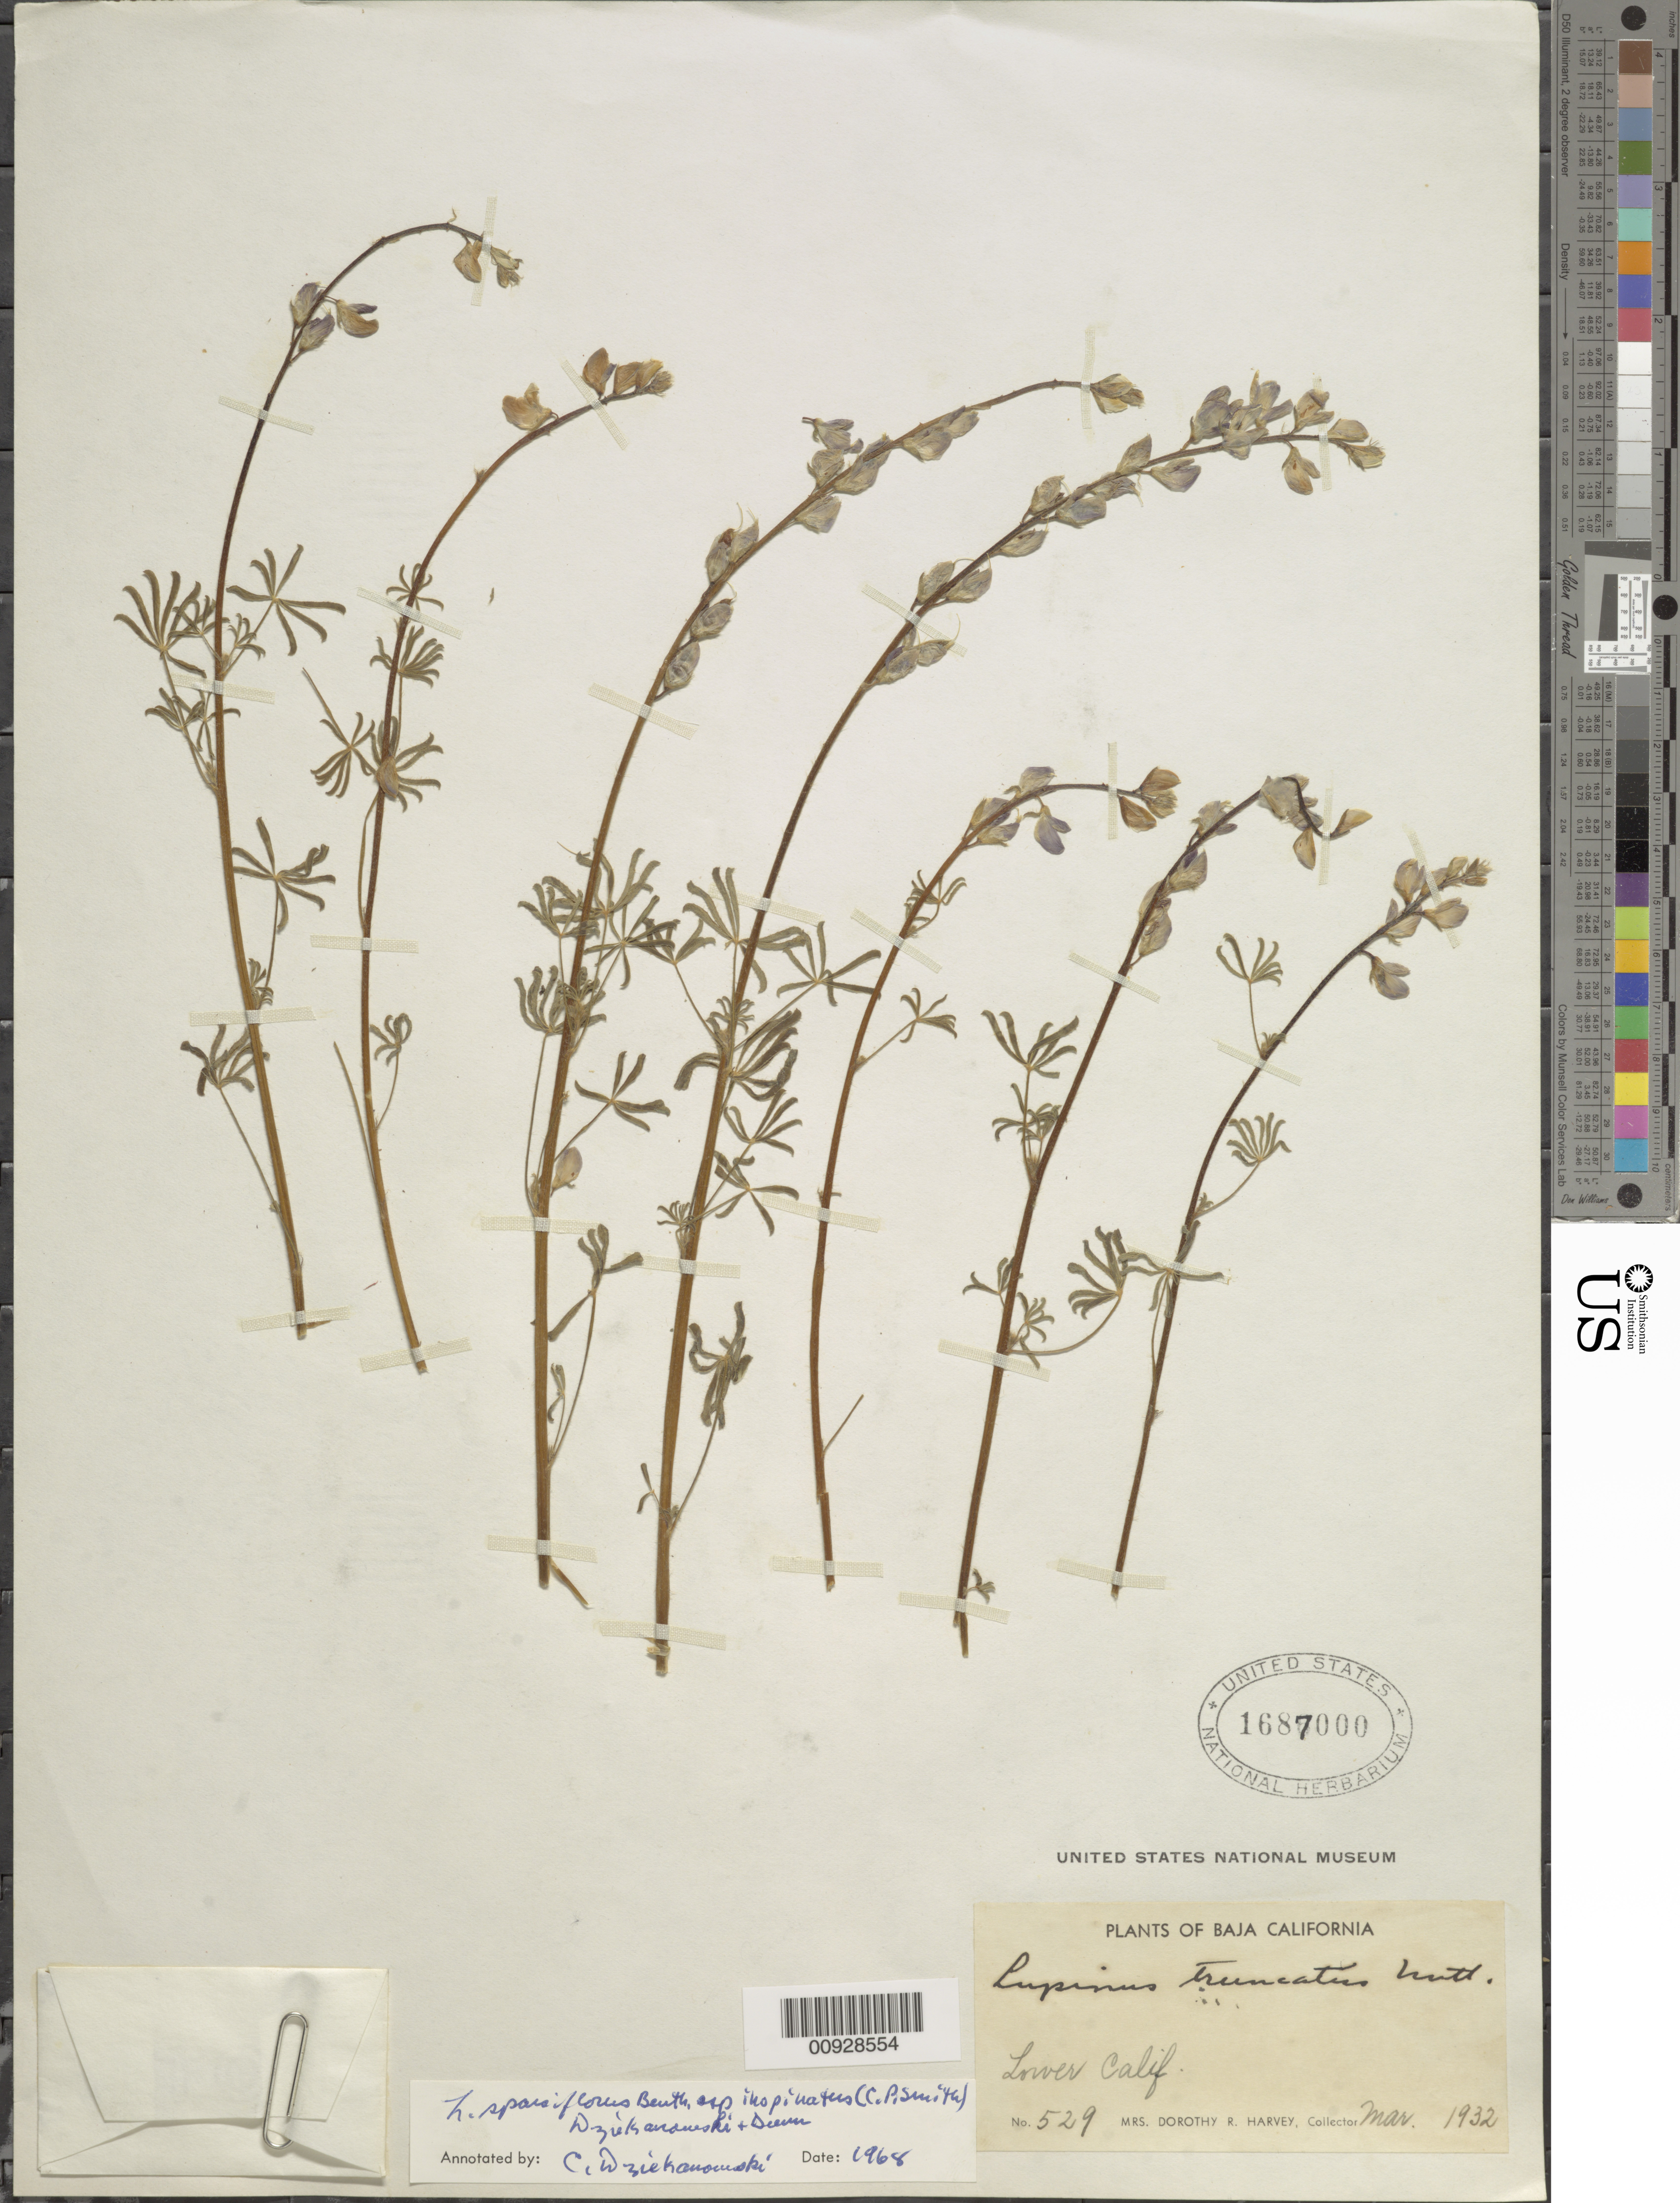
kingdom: Plantae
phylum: Tracheophyta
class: Magnoliopsida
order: Fabales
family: Fabaceae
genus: Lupinus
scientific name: Lupinus sparsiflorus subsp. inopinatus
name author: Benth.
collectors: Harvey, Mrs. D. R.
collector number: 529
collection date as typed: Mar 1932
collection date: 1932-03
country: Mexico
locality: Lower California.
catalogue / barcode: US 1687000